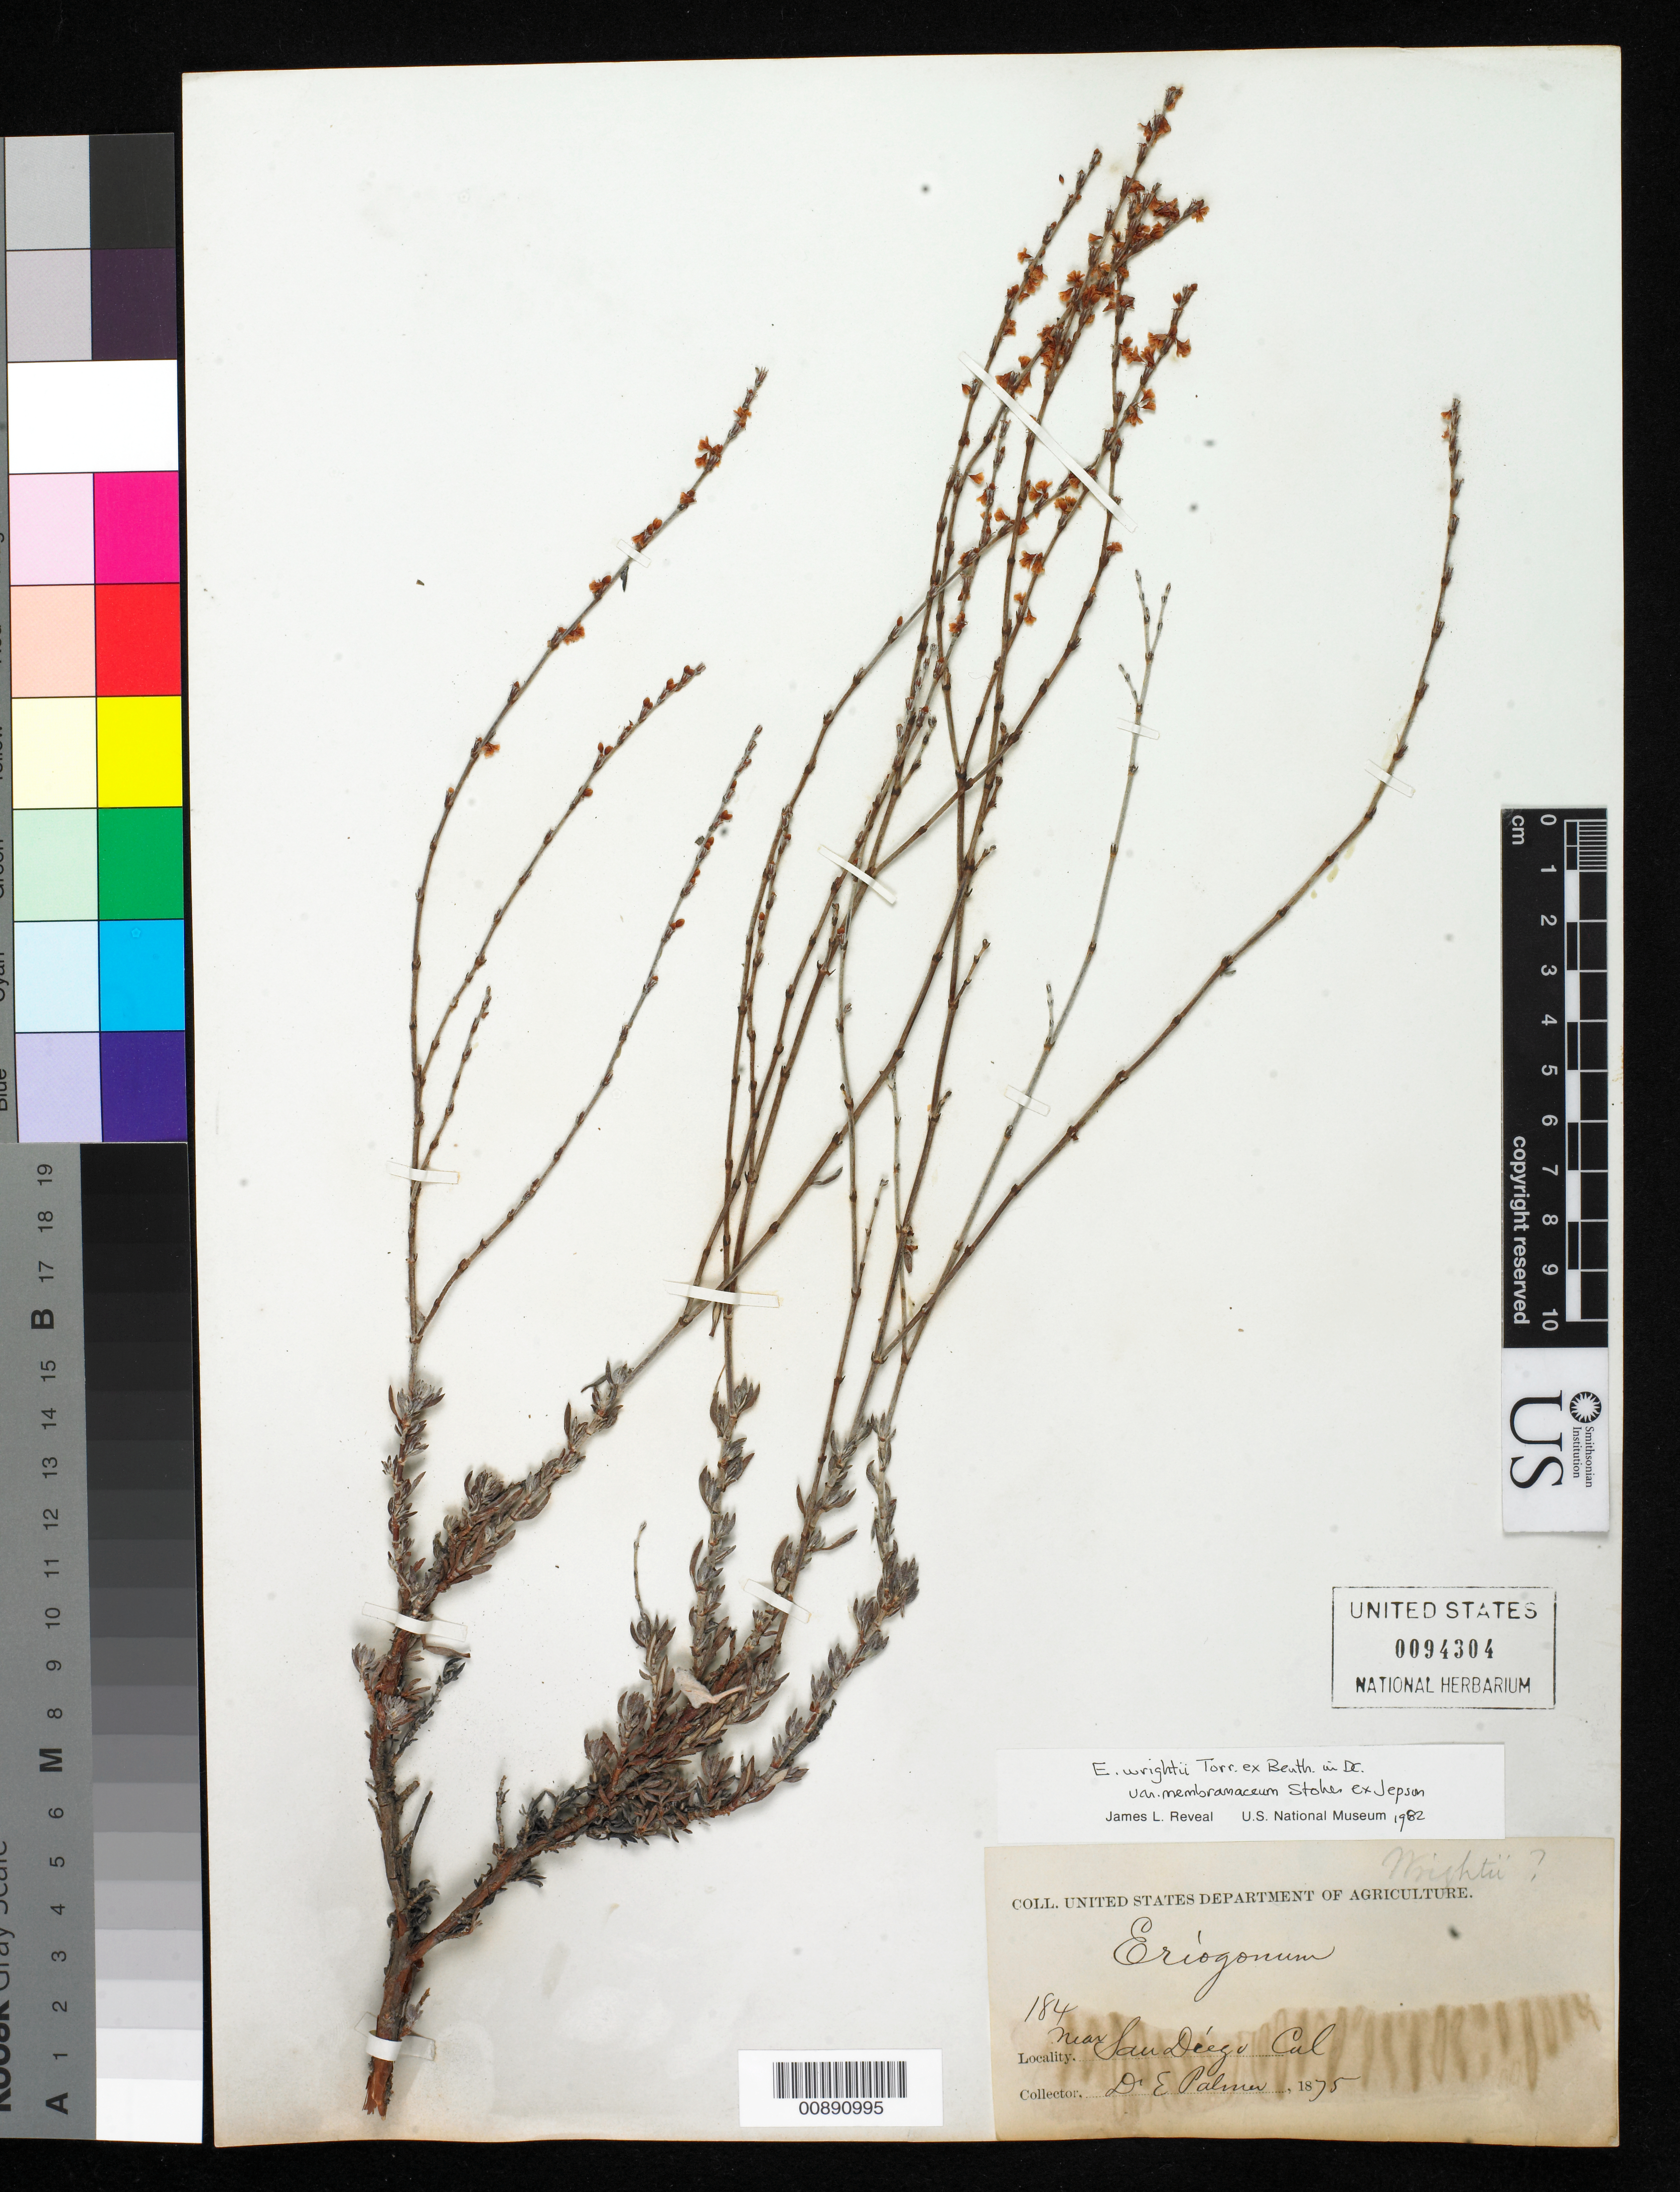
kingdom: Plantae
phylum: Tracheophyta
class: Magnoliopsida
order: Caryophyllales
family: Polygonaceae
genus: Eriogonum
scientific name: Eriogonum wrightii var. membranaceum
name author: S. Stokes ex Jeps.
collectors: E. Palmer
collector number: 184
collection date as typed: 1875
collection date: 1875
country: United States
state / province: California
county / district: San Diego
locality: Near San Diego, California.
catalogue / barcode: US 94304